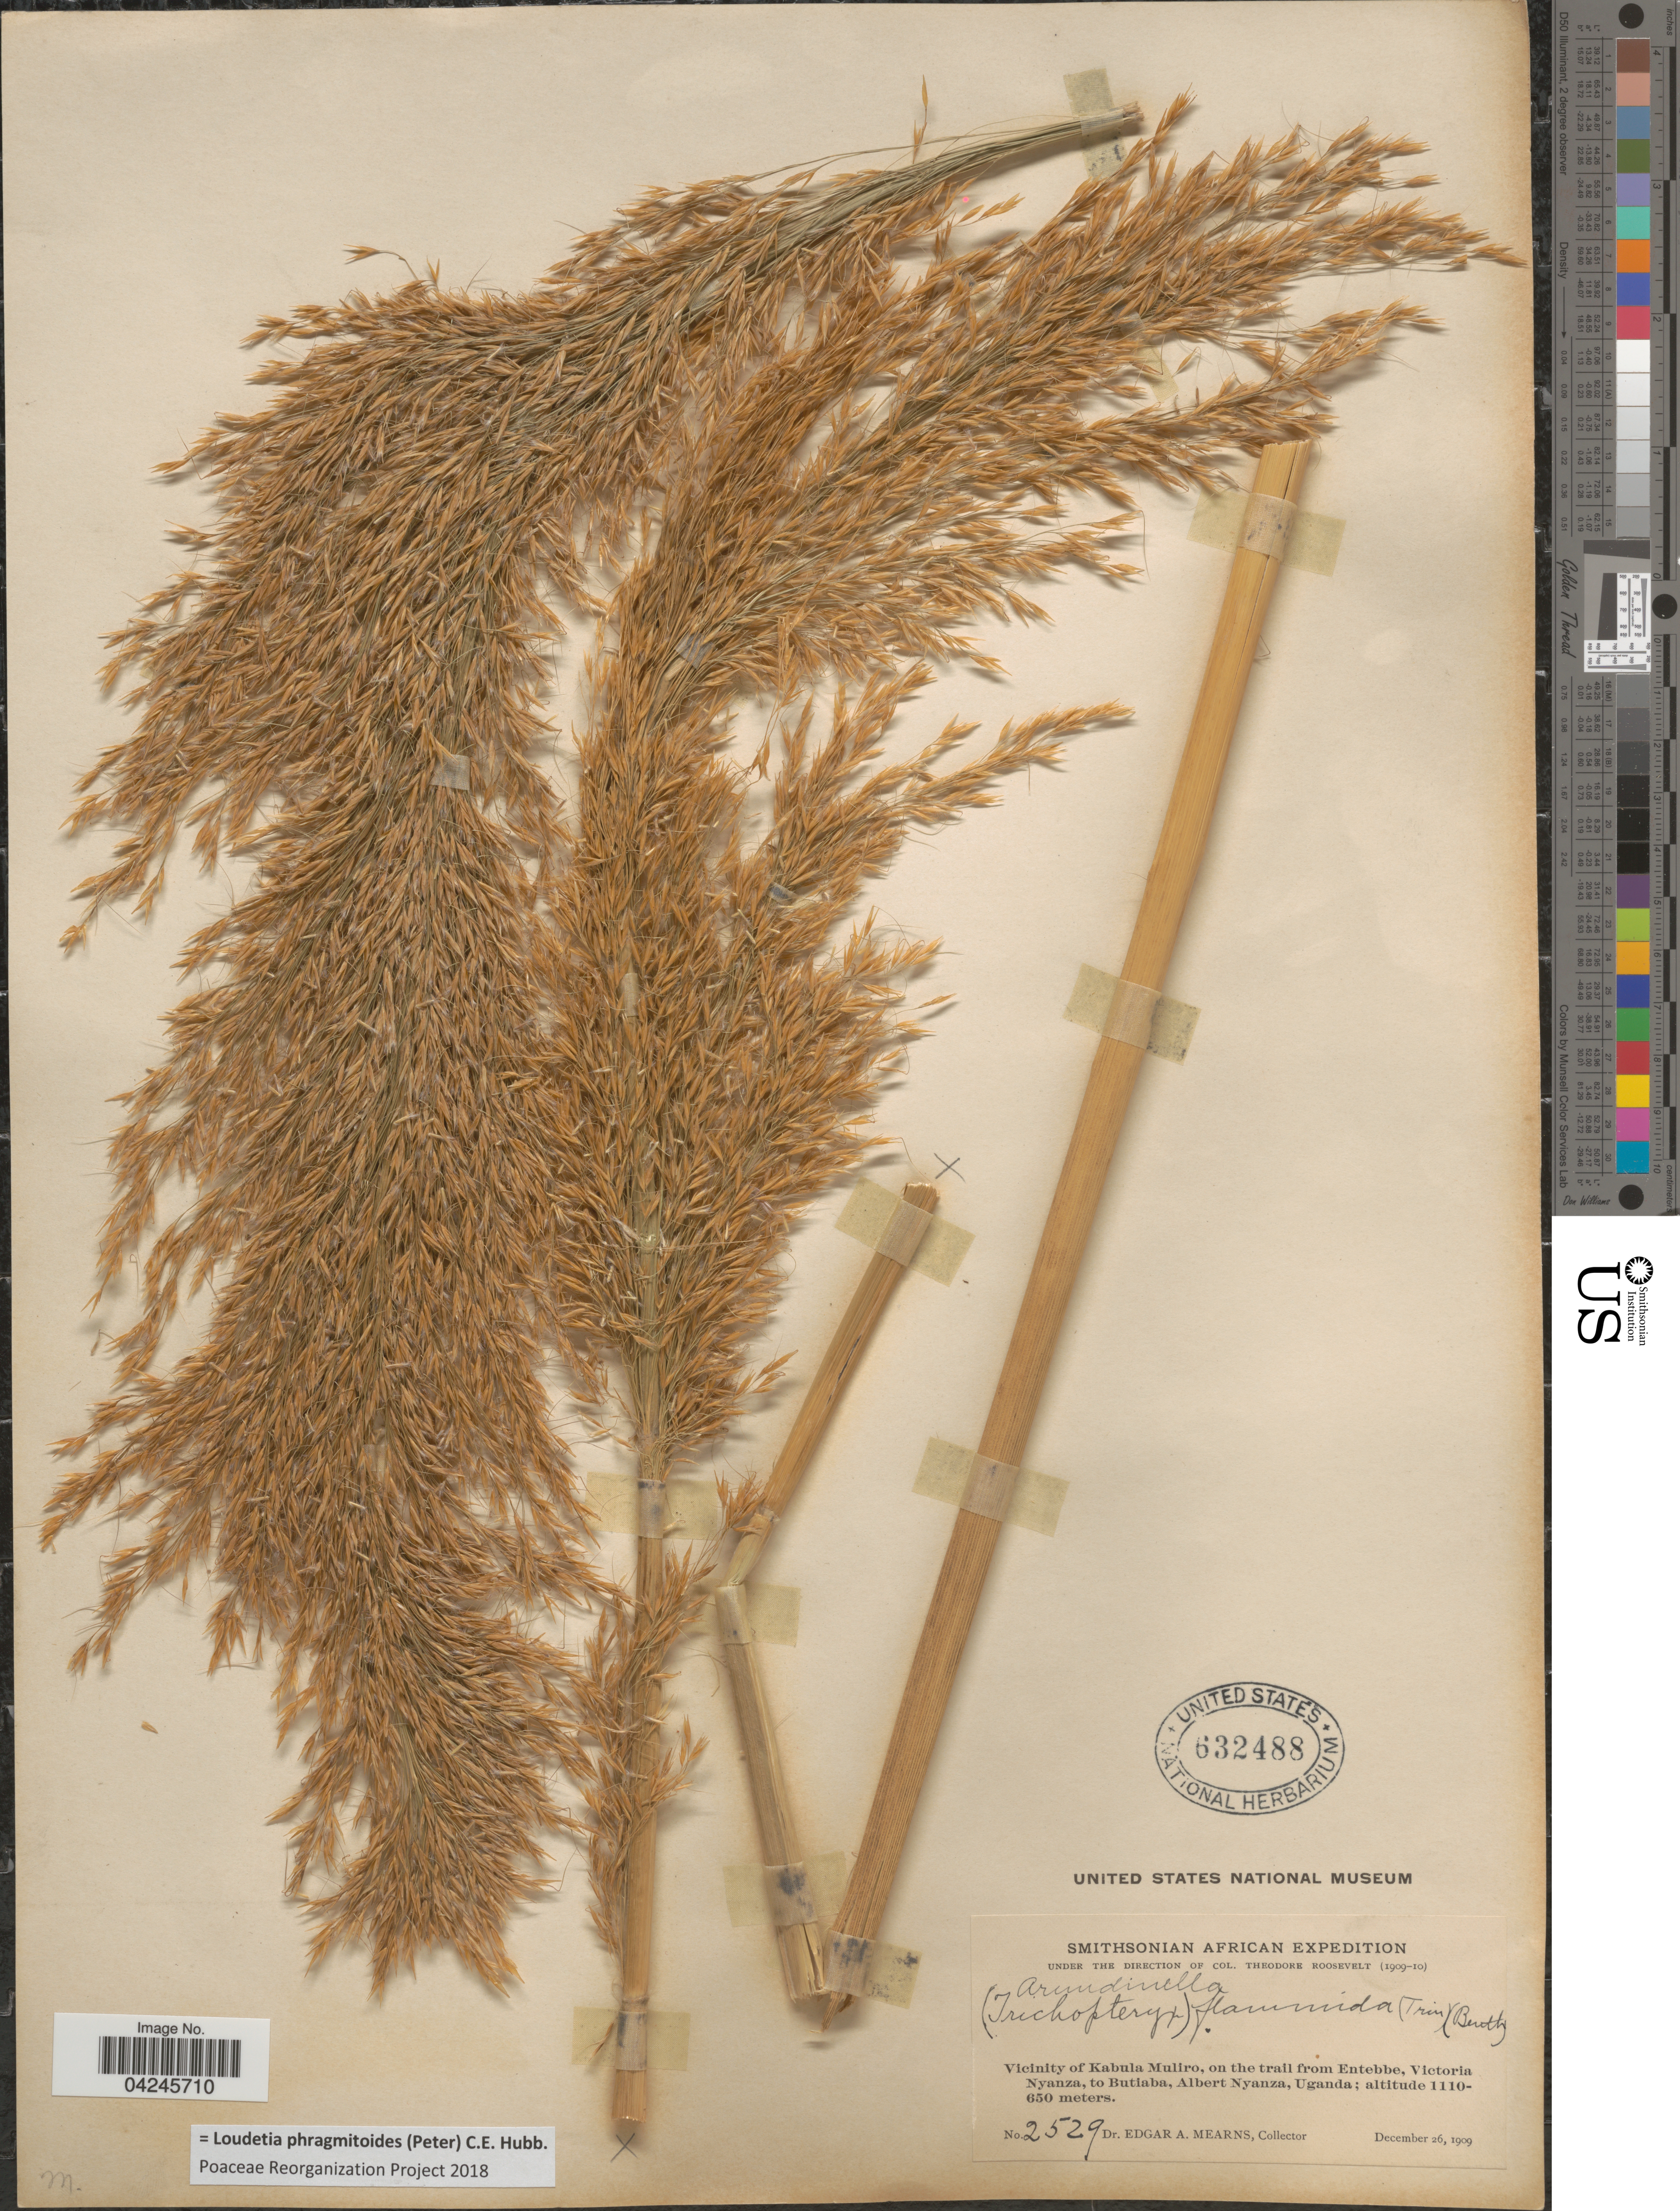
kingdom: Plantae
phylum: Tracheophyta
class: Liliopsida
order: Poales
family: Poaceae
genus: Loudetia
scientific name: Loudetia phragmitoides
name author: (Peter) C.E. Hubb.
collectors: E. A. Mearns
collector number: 2529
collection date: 1909-12-26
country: Uganda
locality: Smithsonian African Expedition. Vicinity of Kabula Muliro, on the trail from Entebbe, Victoria Nyanza, to Butiaba, Albert Nyanza.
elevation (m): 650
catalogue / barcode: US 632488